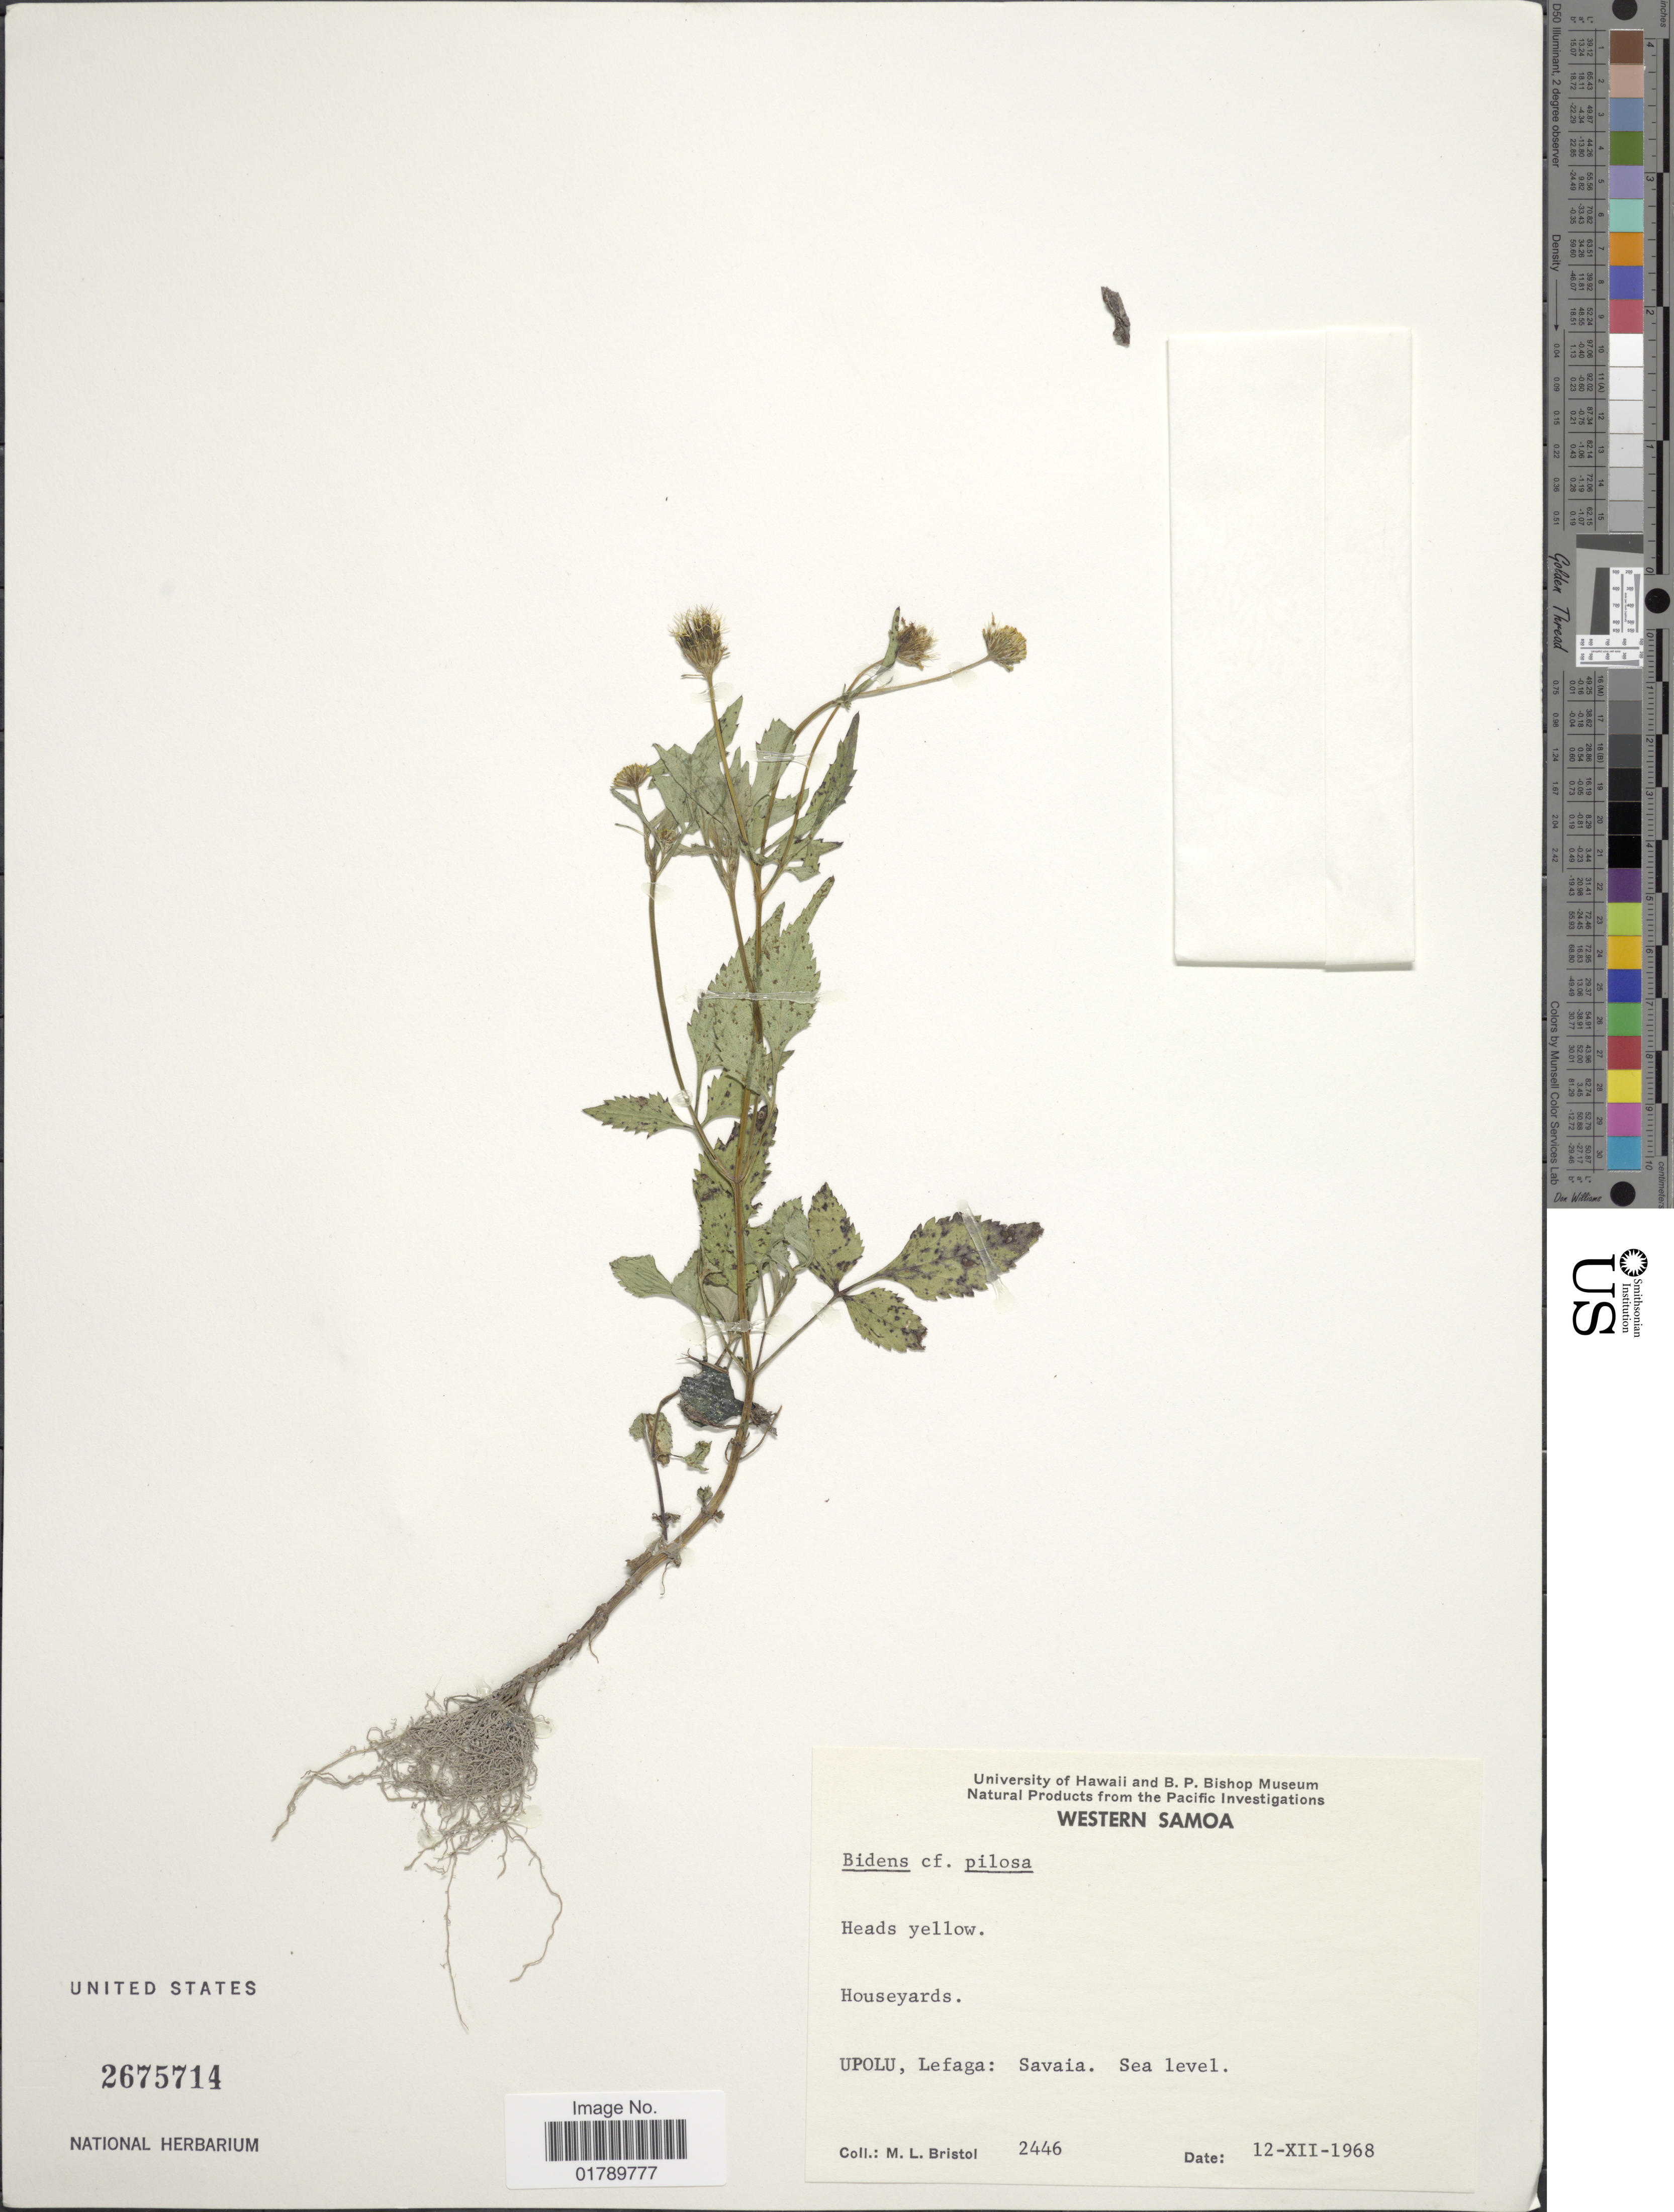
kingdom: Plantae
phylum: Tracheophyta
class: Magnoliopsida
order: Asterales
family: Asteraceae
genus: Bidens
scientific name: Bidens pilosa var. pilosa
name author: L.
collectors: M. L. Bristol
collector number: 2446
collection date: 1968-12-12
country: Samoa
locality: Upolu, Lefaga: Savaia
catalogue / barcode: US 2675714